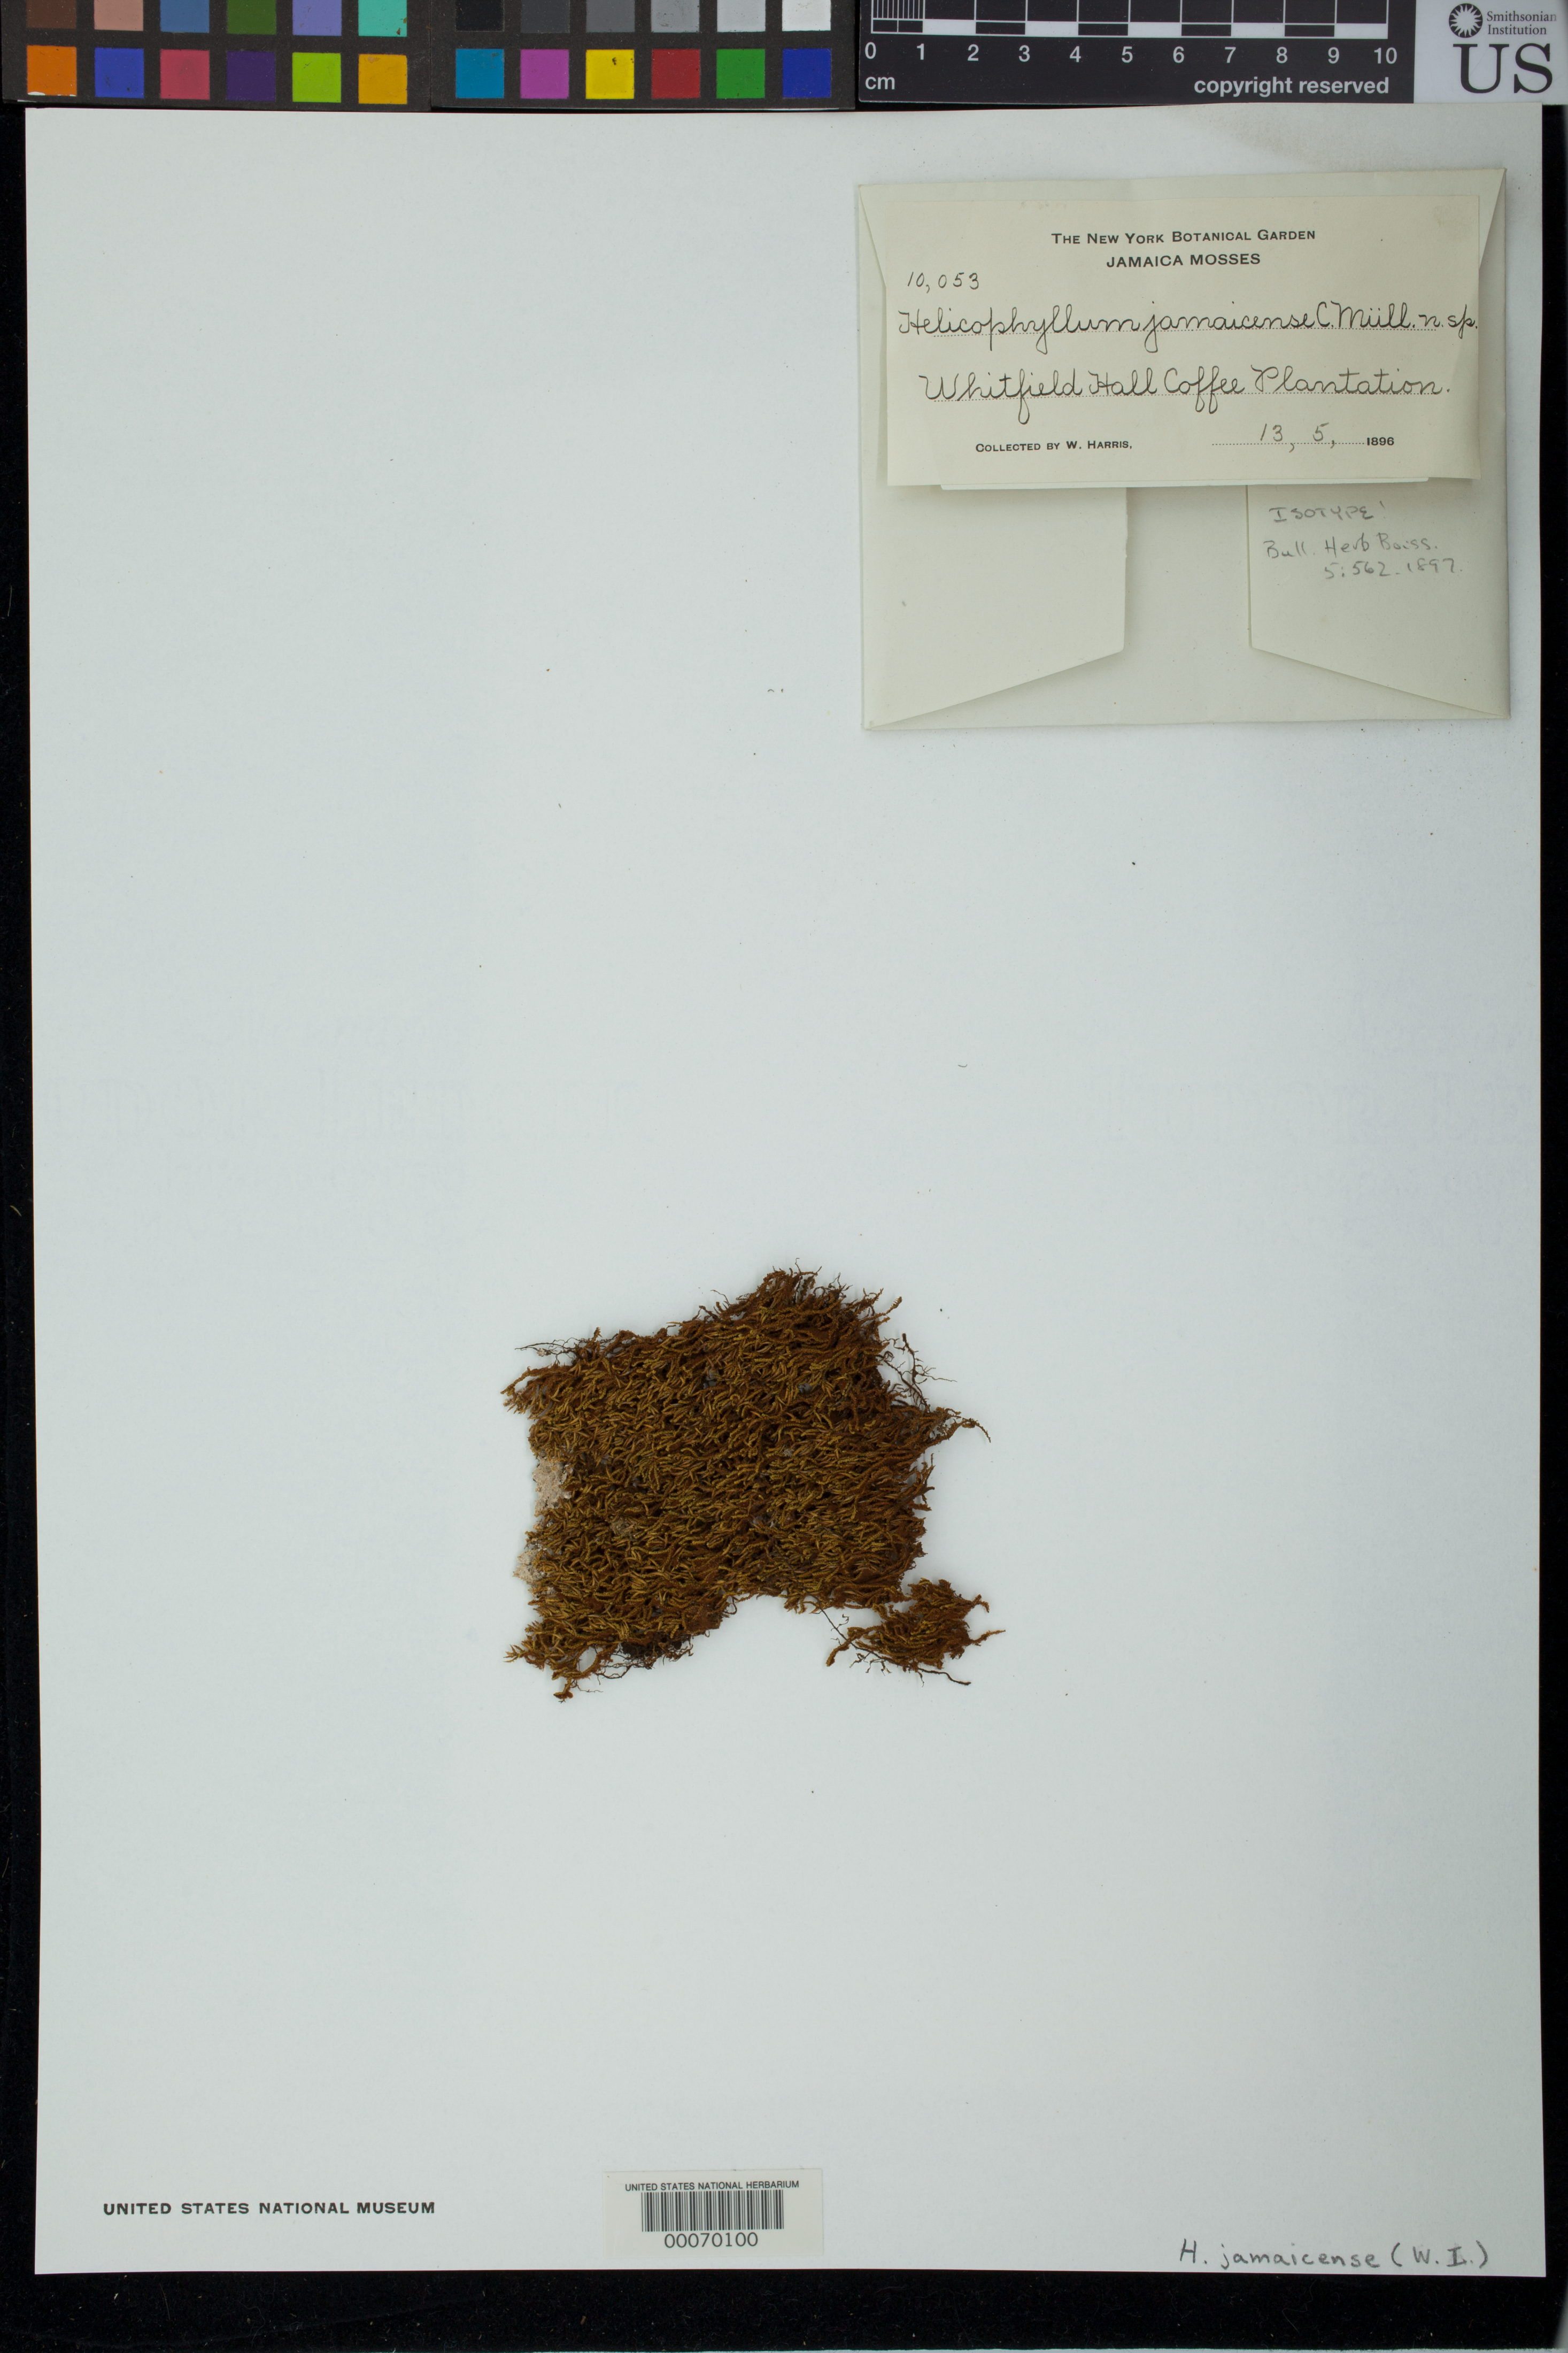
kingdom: Plantae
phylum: Bryophyta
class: Bryopsida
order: Helicophyllales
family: Helicophyllaceae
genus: Helicophyllum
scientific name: Helicophyllum jamaicense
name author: Müll. Hal.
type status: Isotype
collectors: W. H. Harris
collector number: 10.053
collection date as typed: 13 May 1896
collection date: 1896-05-13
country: Jamaica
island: Greater Antilles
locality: Whitfield Coffee Plantation.